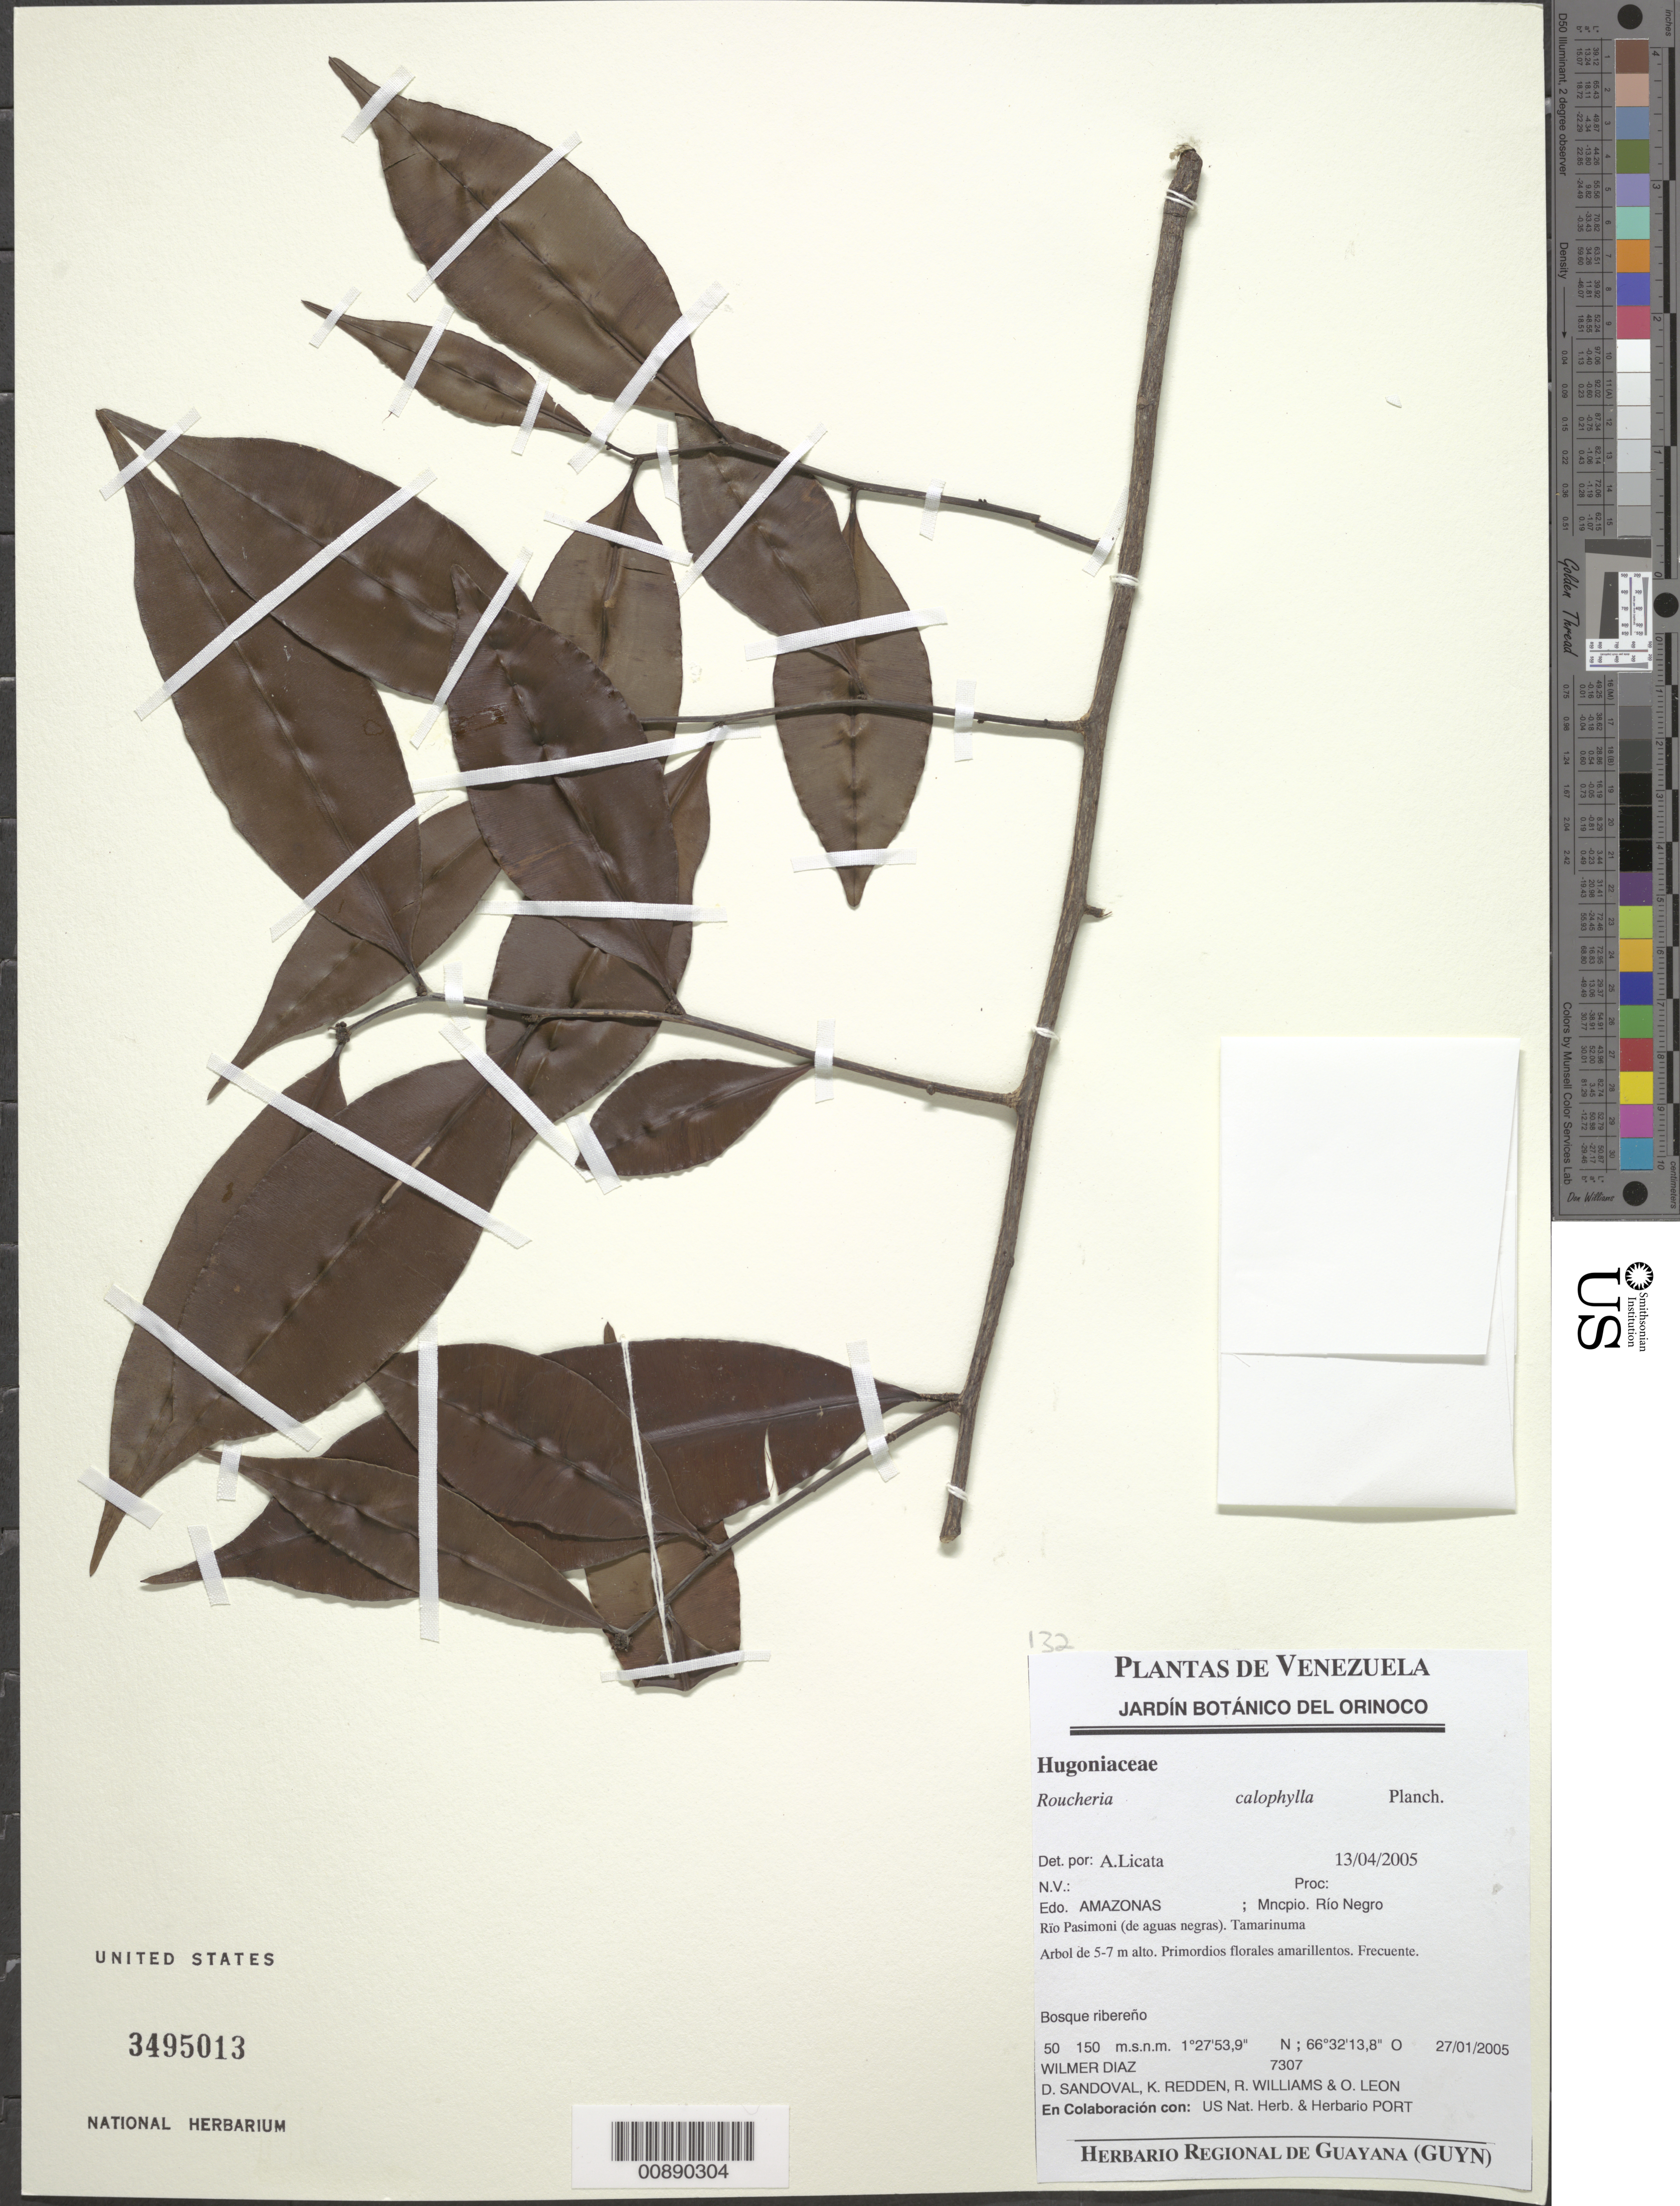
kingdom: Plantae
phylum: Tracheophyta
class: Magnoliopsida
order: Malpighiales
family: Linaceae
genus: Roucheria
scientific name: Roucheria calophylla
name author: Planch.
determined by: Licata, A., (PORT), Univ. Nac. Exp. de los Llanos Ezequiel Zamora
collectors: W. Díaz P., D. Sandoval, K. M. Redden, R. Williams & O. León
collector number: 7307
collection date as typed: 27-Jan-05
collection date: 2005-01-27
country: Venezuela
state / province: Amazonas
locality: Mun. Río Negro, Río Pasimoni, Tamarinuma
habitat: Bosque ribereño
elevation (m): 50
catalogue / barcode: US 3495013